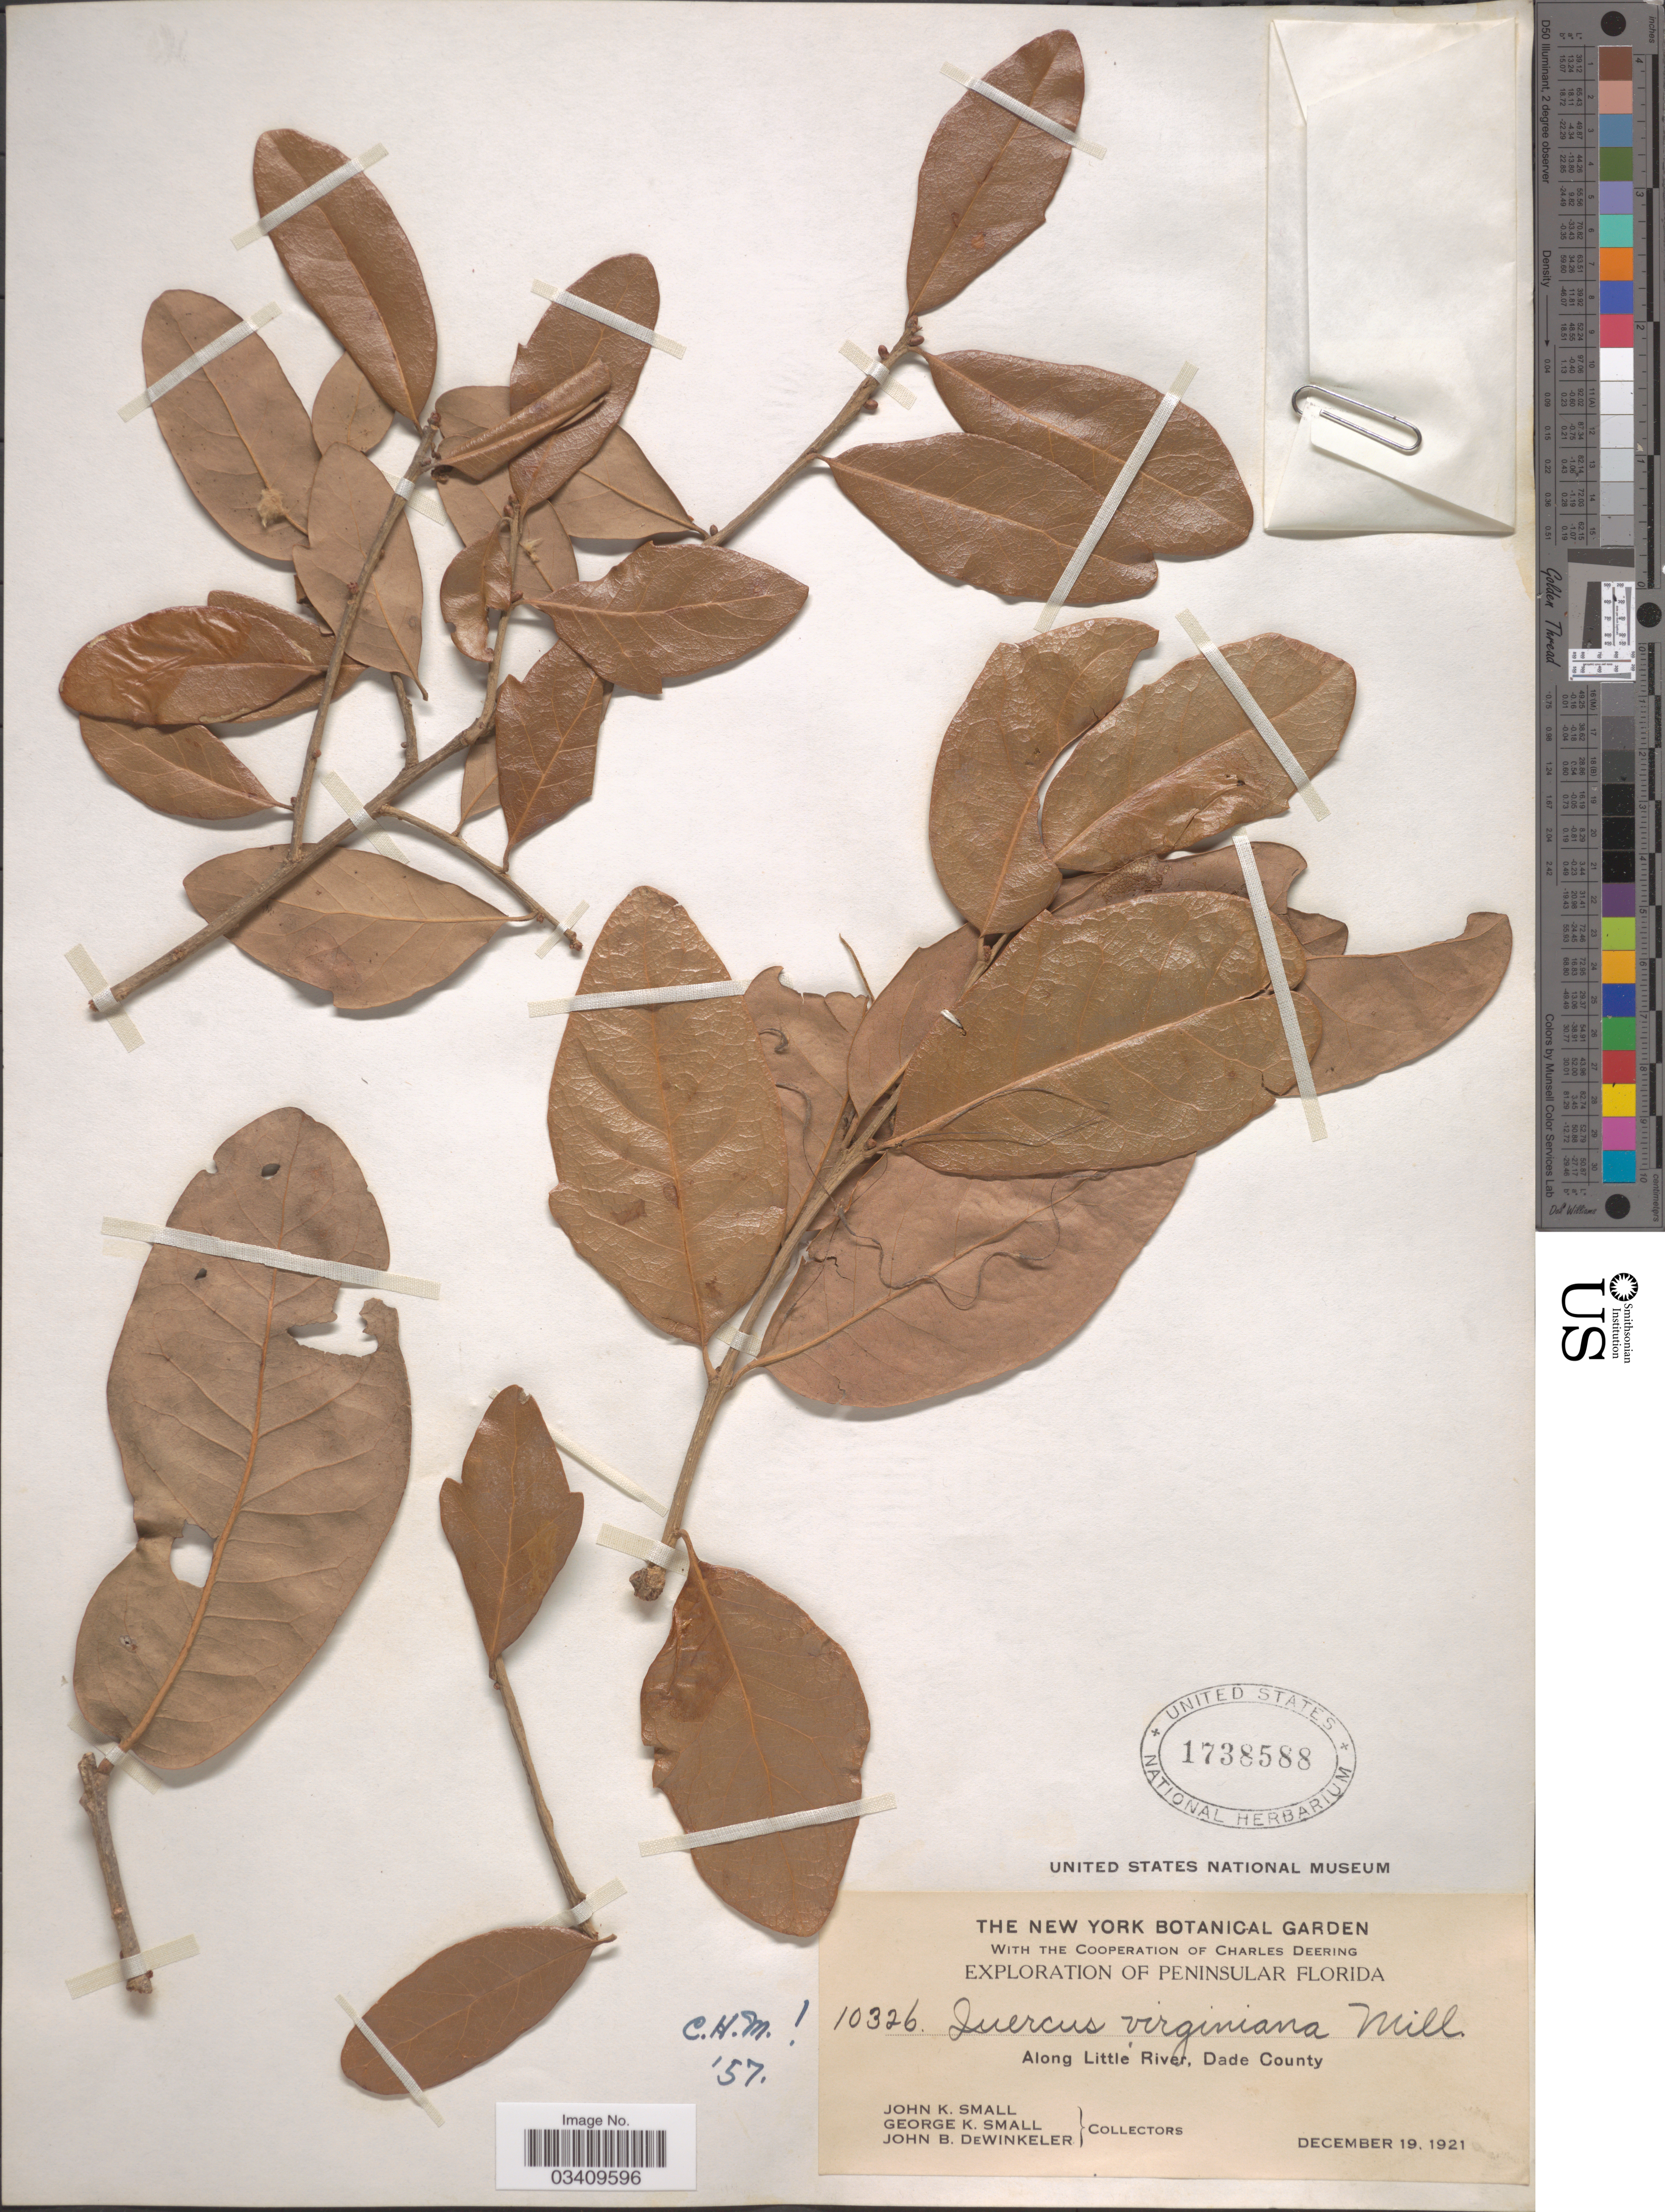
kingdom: Plantae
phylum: Tracheophyta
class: Magnoliopsida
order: Fagales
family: Fagaceae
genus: Quercus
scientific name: Quercus virginiana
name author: Mill.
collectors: J. K. Small, G. K. Small & J. B. Dewinkeler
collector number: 10326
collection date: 1921-12-19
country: United States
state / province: Florida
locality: Peninsular Florida. Along Little River, Dade County.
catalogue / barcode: US 1738588